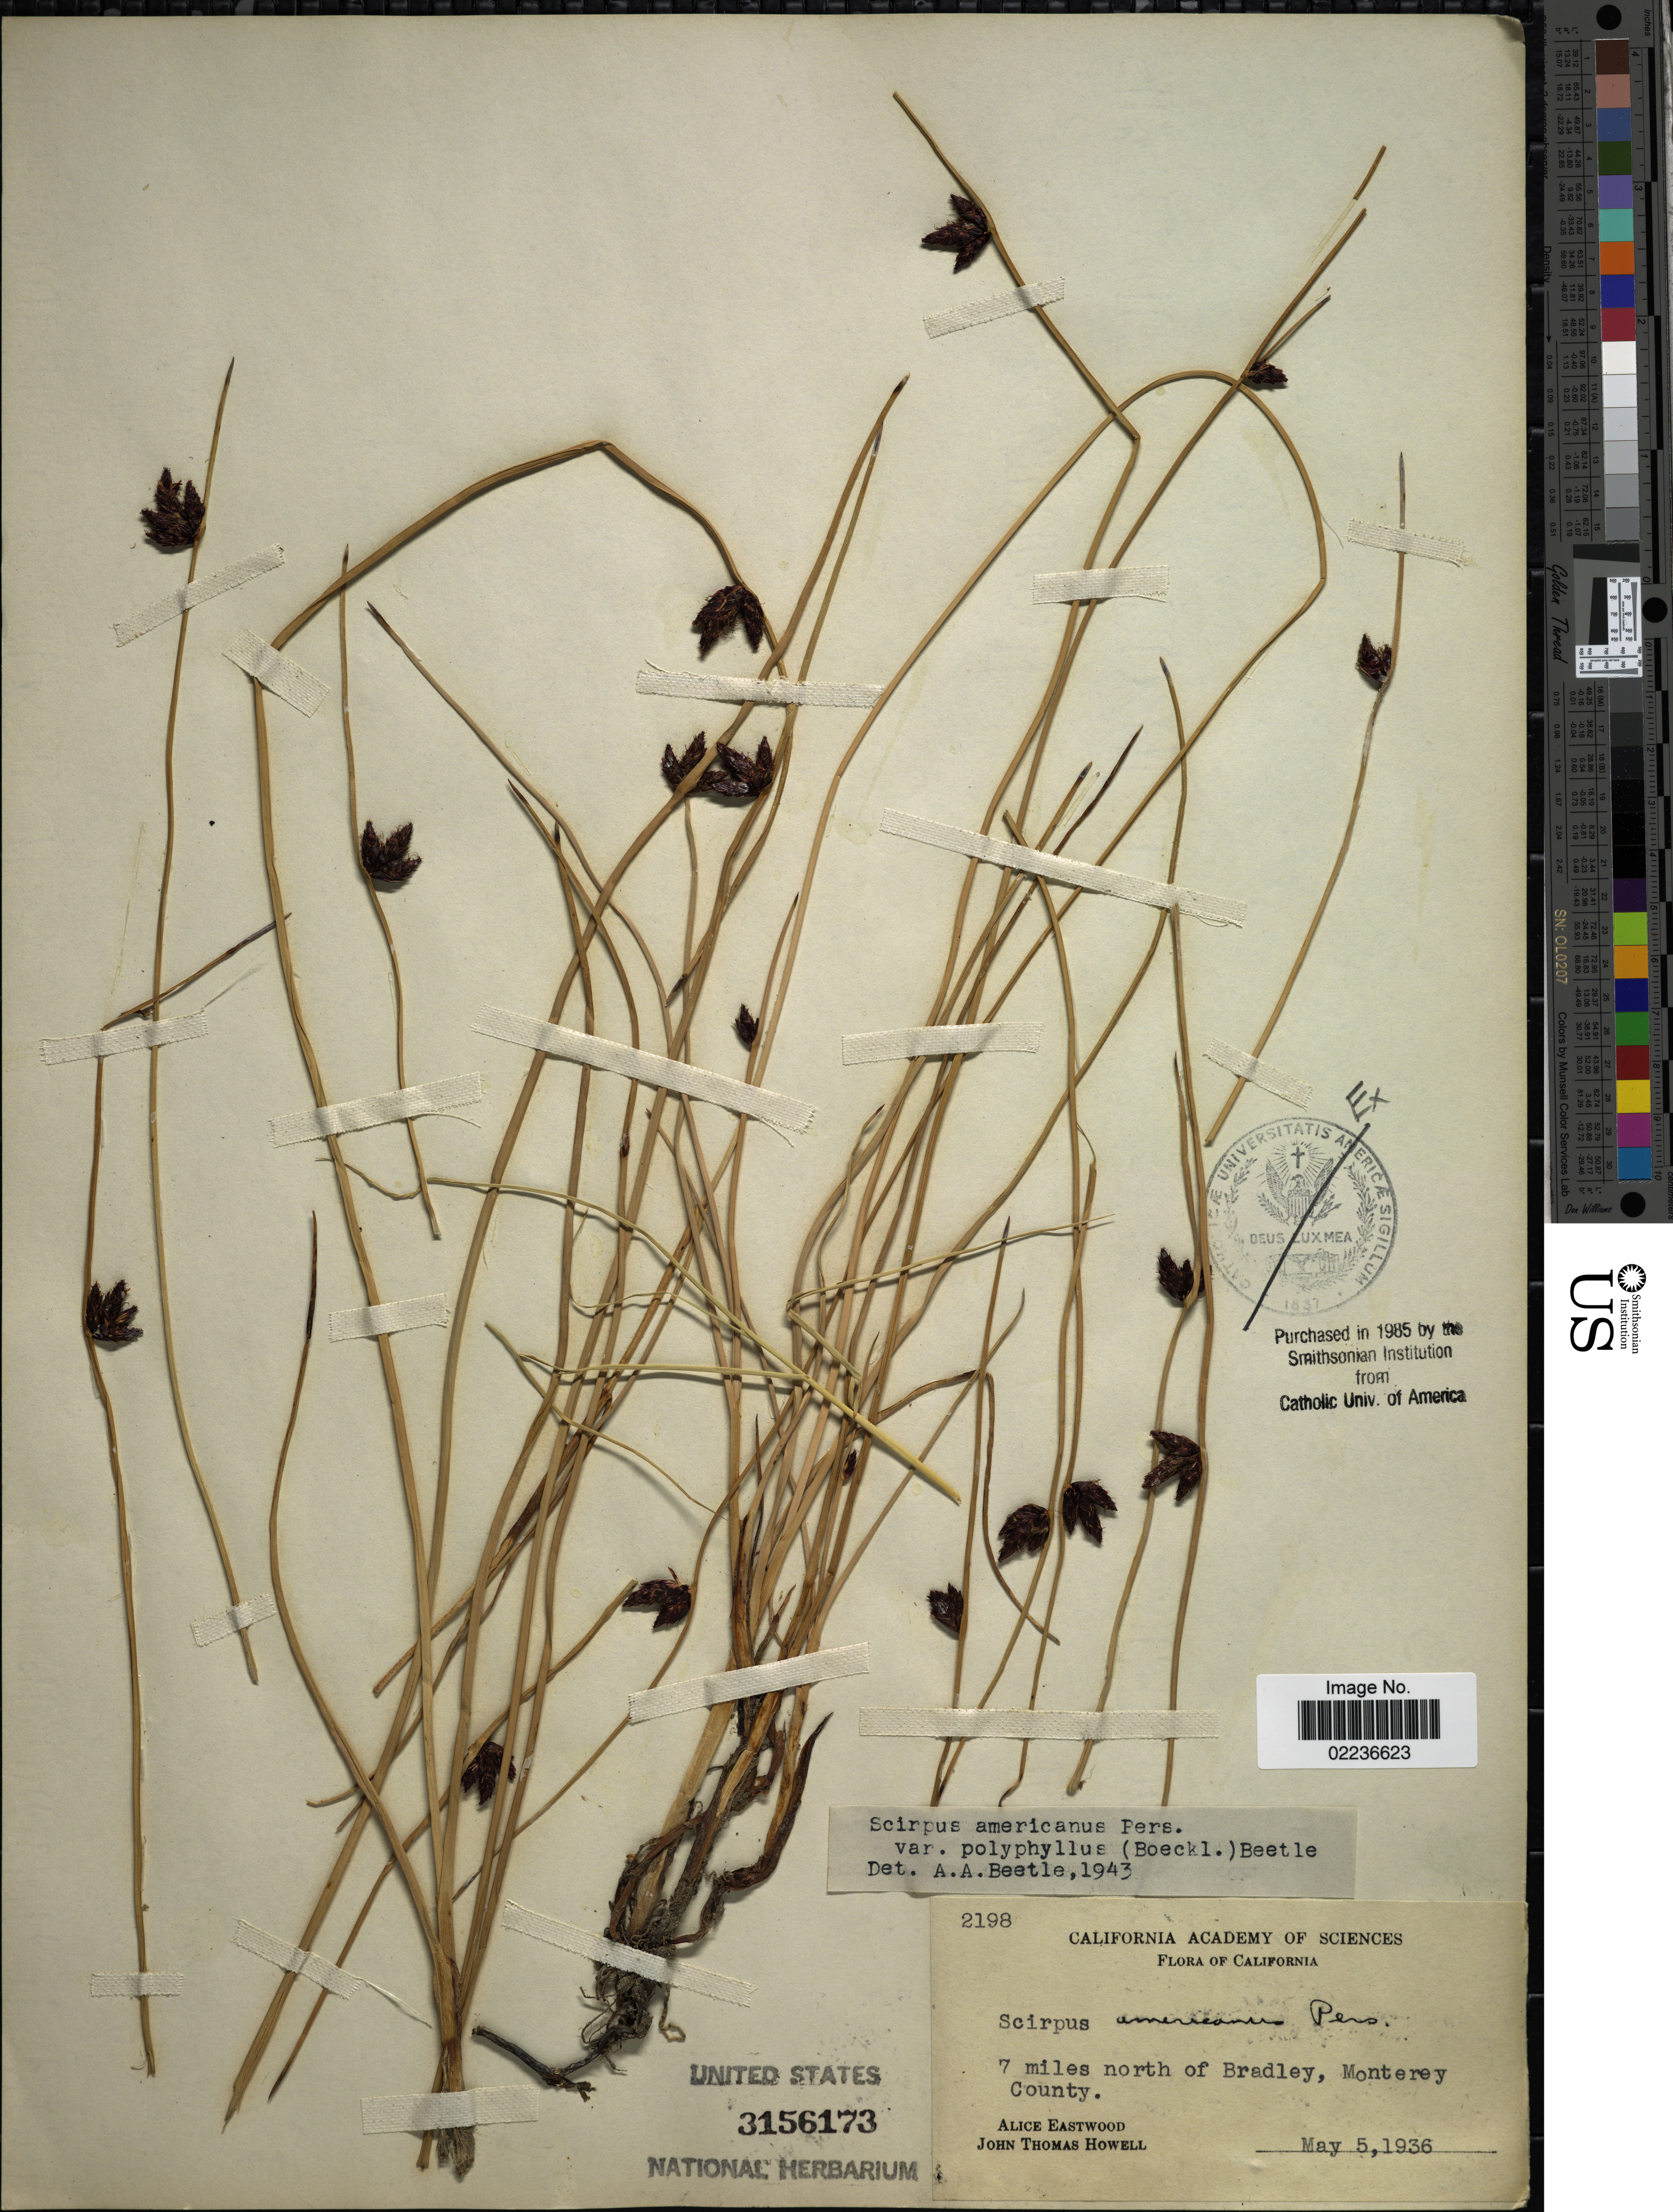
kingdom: Plantae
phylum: Tracheophyta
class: Liliopsida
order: Poales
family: Cyperaceae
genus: Schoenoplectus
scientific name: Schoenoplectus pungens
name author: (Vahl) Palla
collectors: J. T. Howell & A. Eastwood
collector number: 2198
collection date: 1936-05-05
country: United States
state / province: California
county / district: Monterey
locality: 7 miles north of Bradley, Monterey County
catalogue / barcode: US 3156173